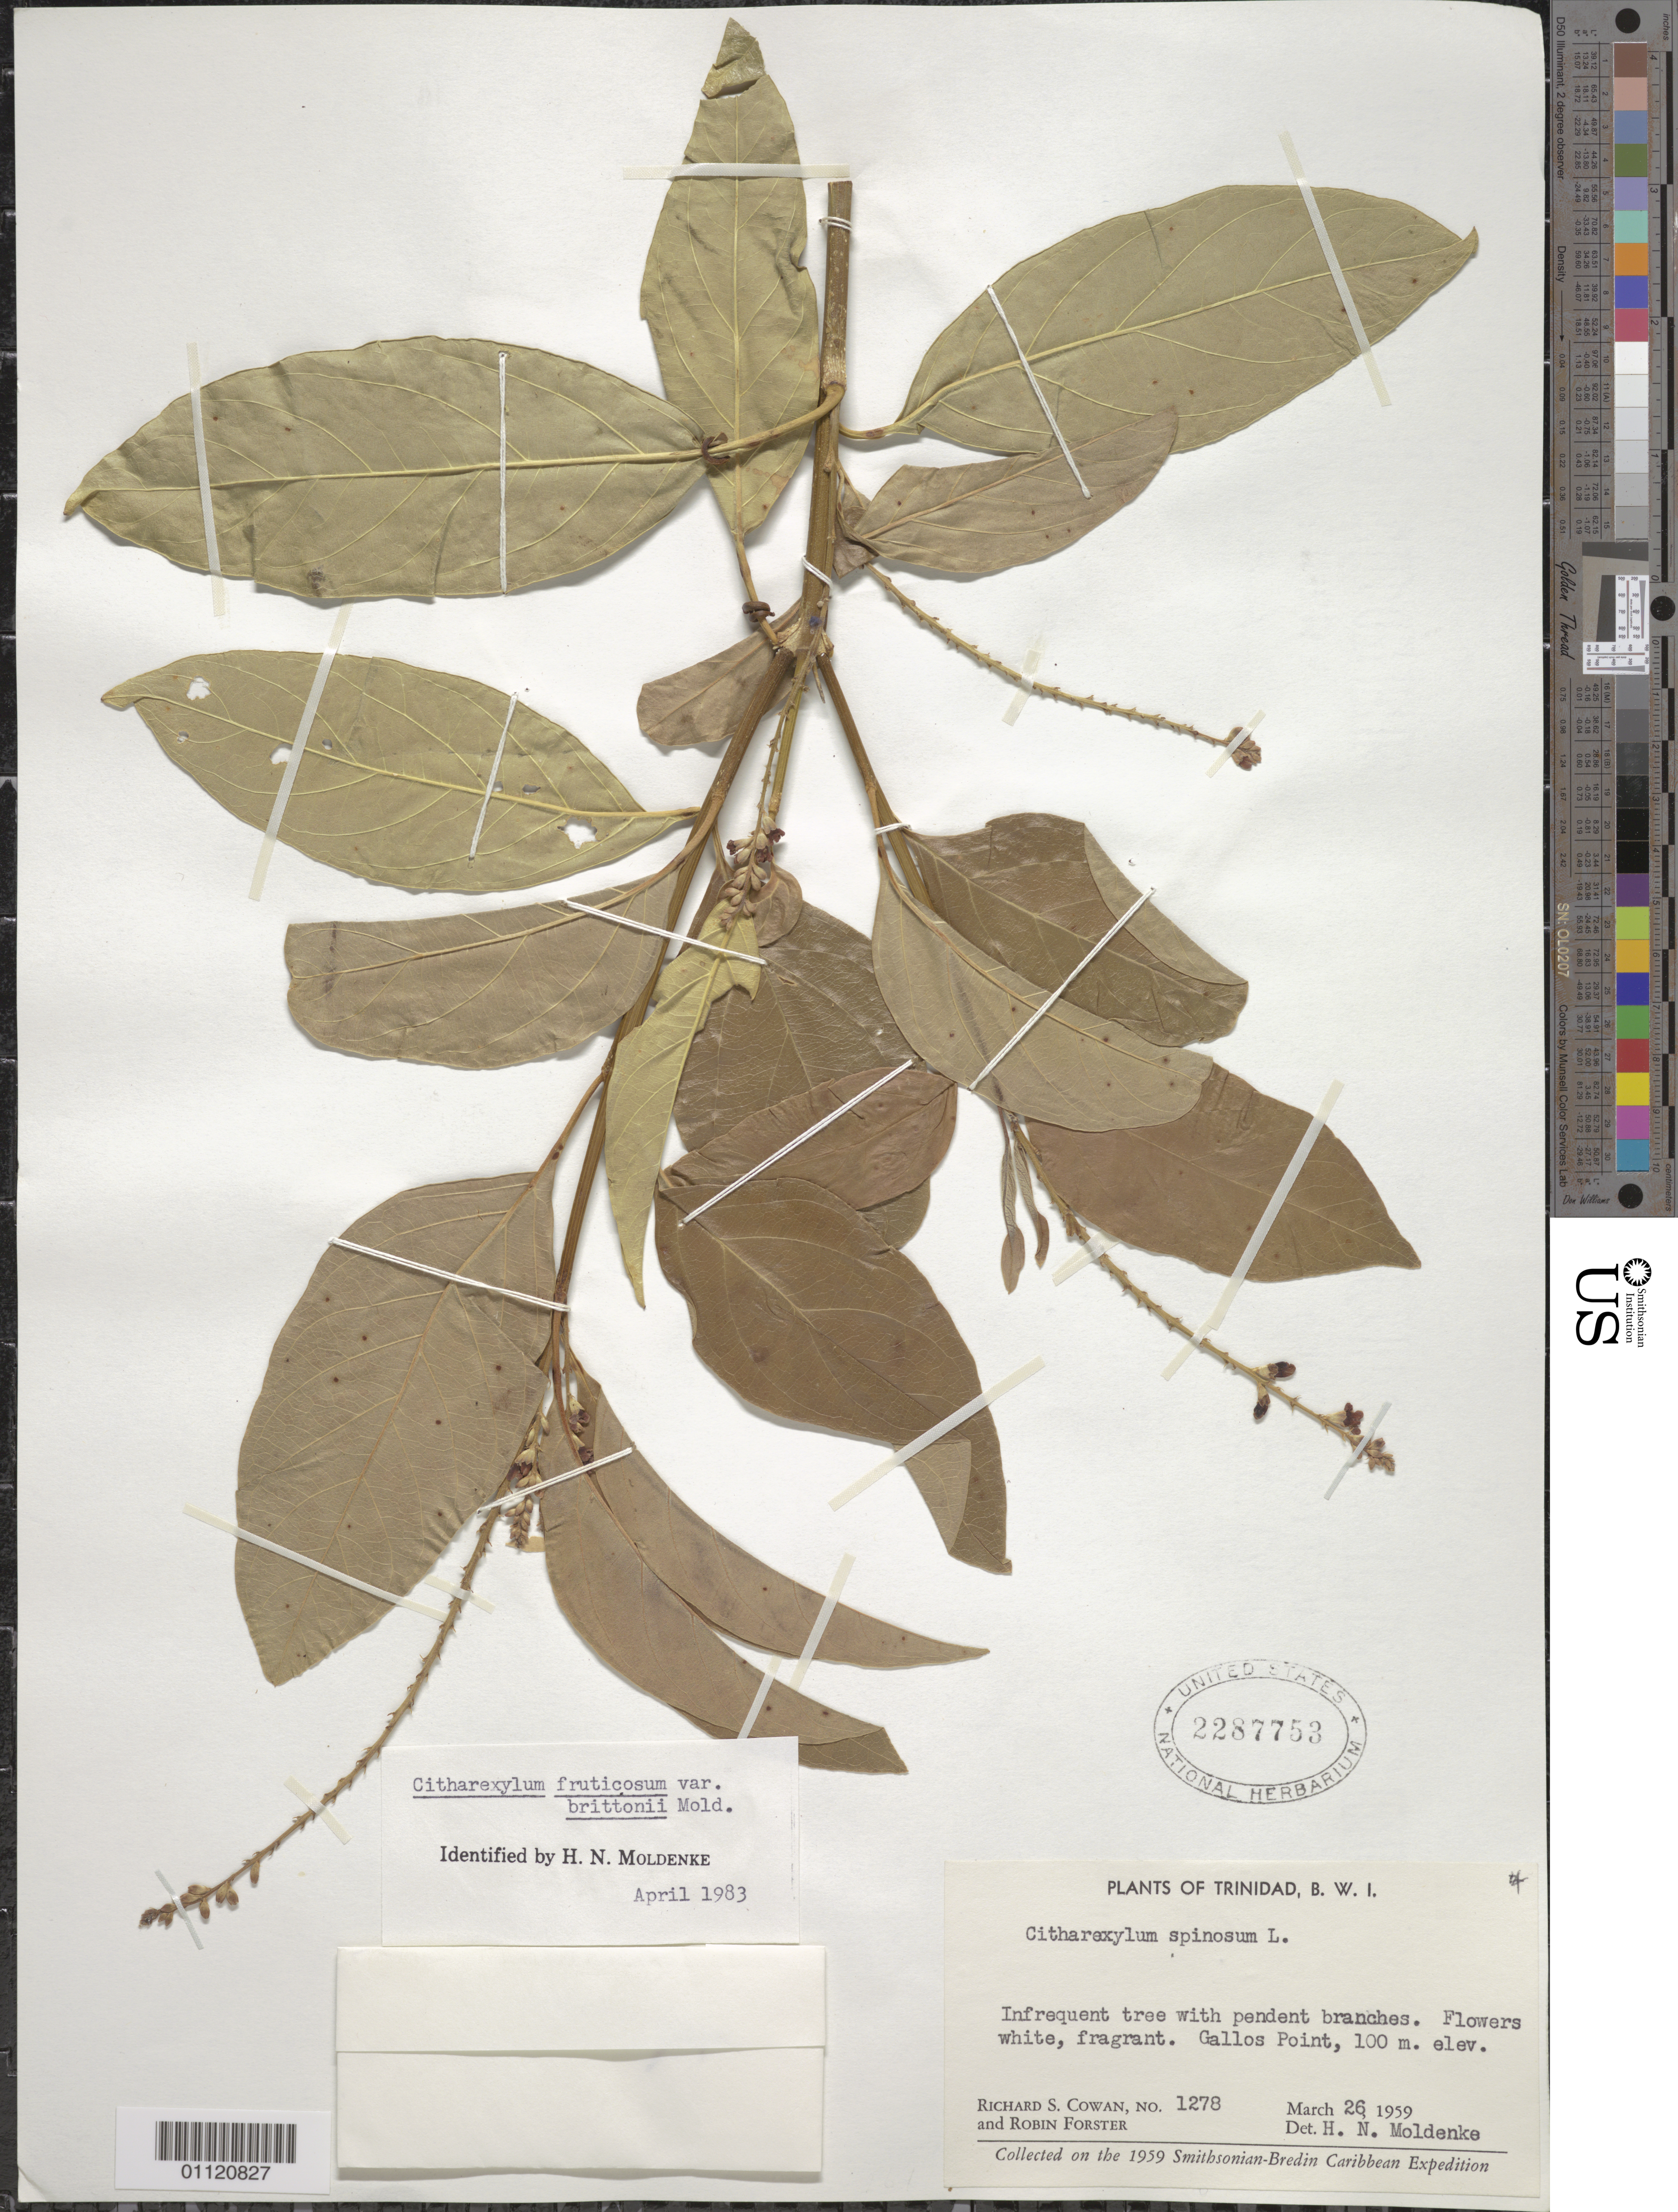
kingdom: Plantae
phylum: Tracheophyta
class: Magnoliopsida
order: Lamiales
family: Verbenaceae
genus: Citharexylum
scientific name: Citharexylum fruticosum var. brittonii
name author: Moldenke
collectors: R. S. Cowan & R. Forster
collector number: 1278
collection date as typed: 26 Mar 1959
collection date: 1959-03-26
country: Trinidad and Tobago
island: Trinidad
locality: Gallos Point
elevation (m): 100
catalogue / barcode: US 2287753